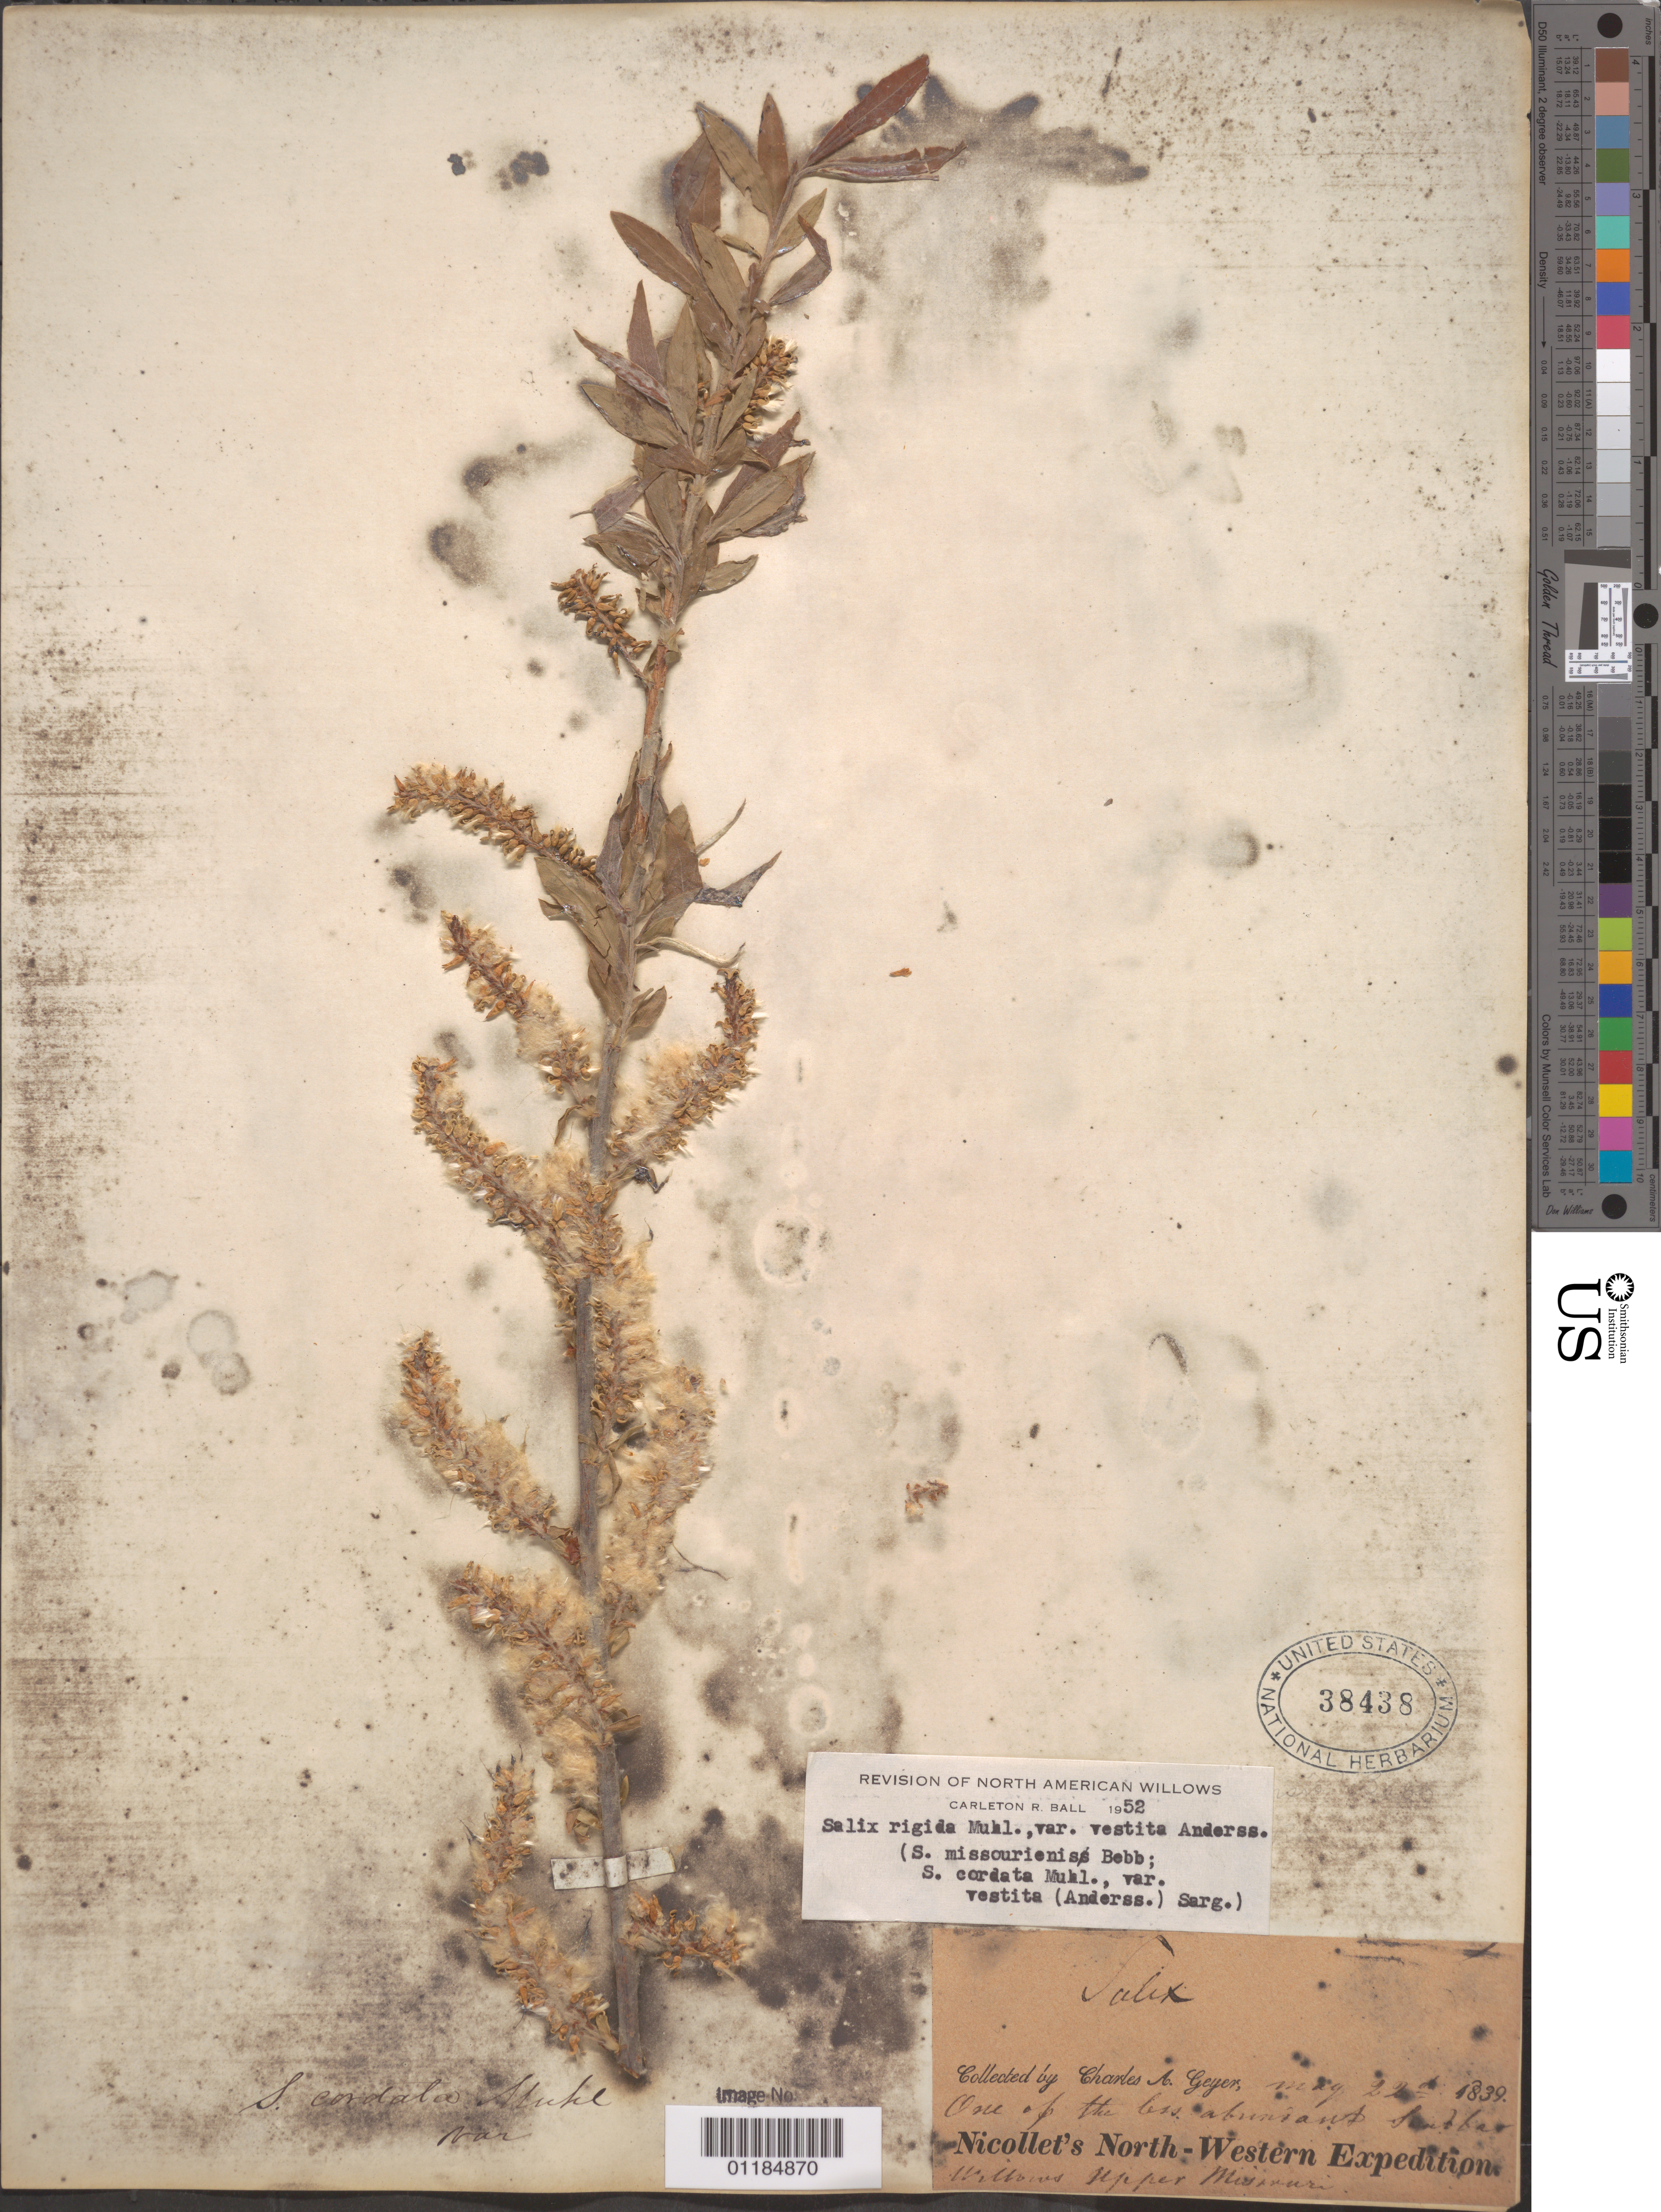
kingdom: Plantae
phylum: Tracheophyta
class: Magnoliopsida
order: Malpighiales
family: Salicaceae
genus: Salix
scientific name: Salix rigida var. vestita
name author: (Andersson) C.R. Ball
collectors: C. A. Geyer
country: United States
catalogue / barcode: US 38438